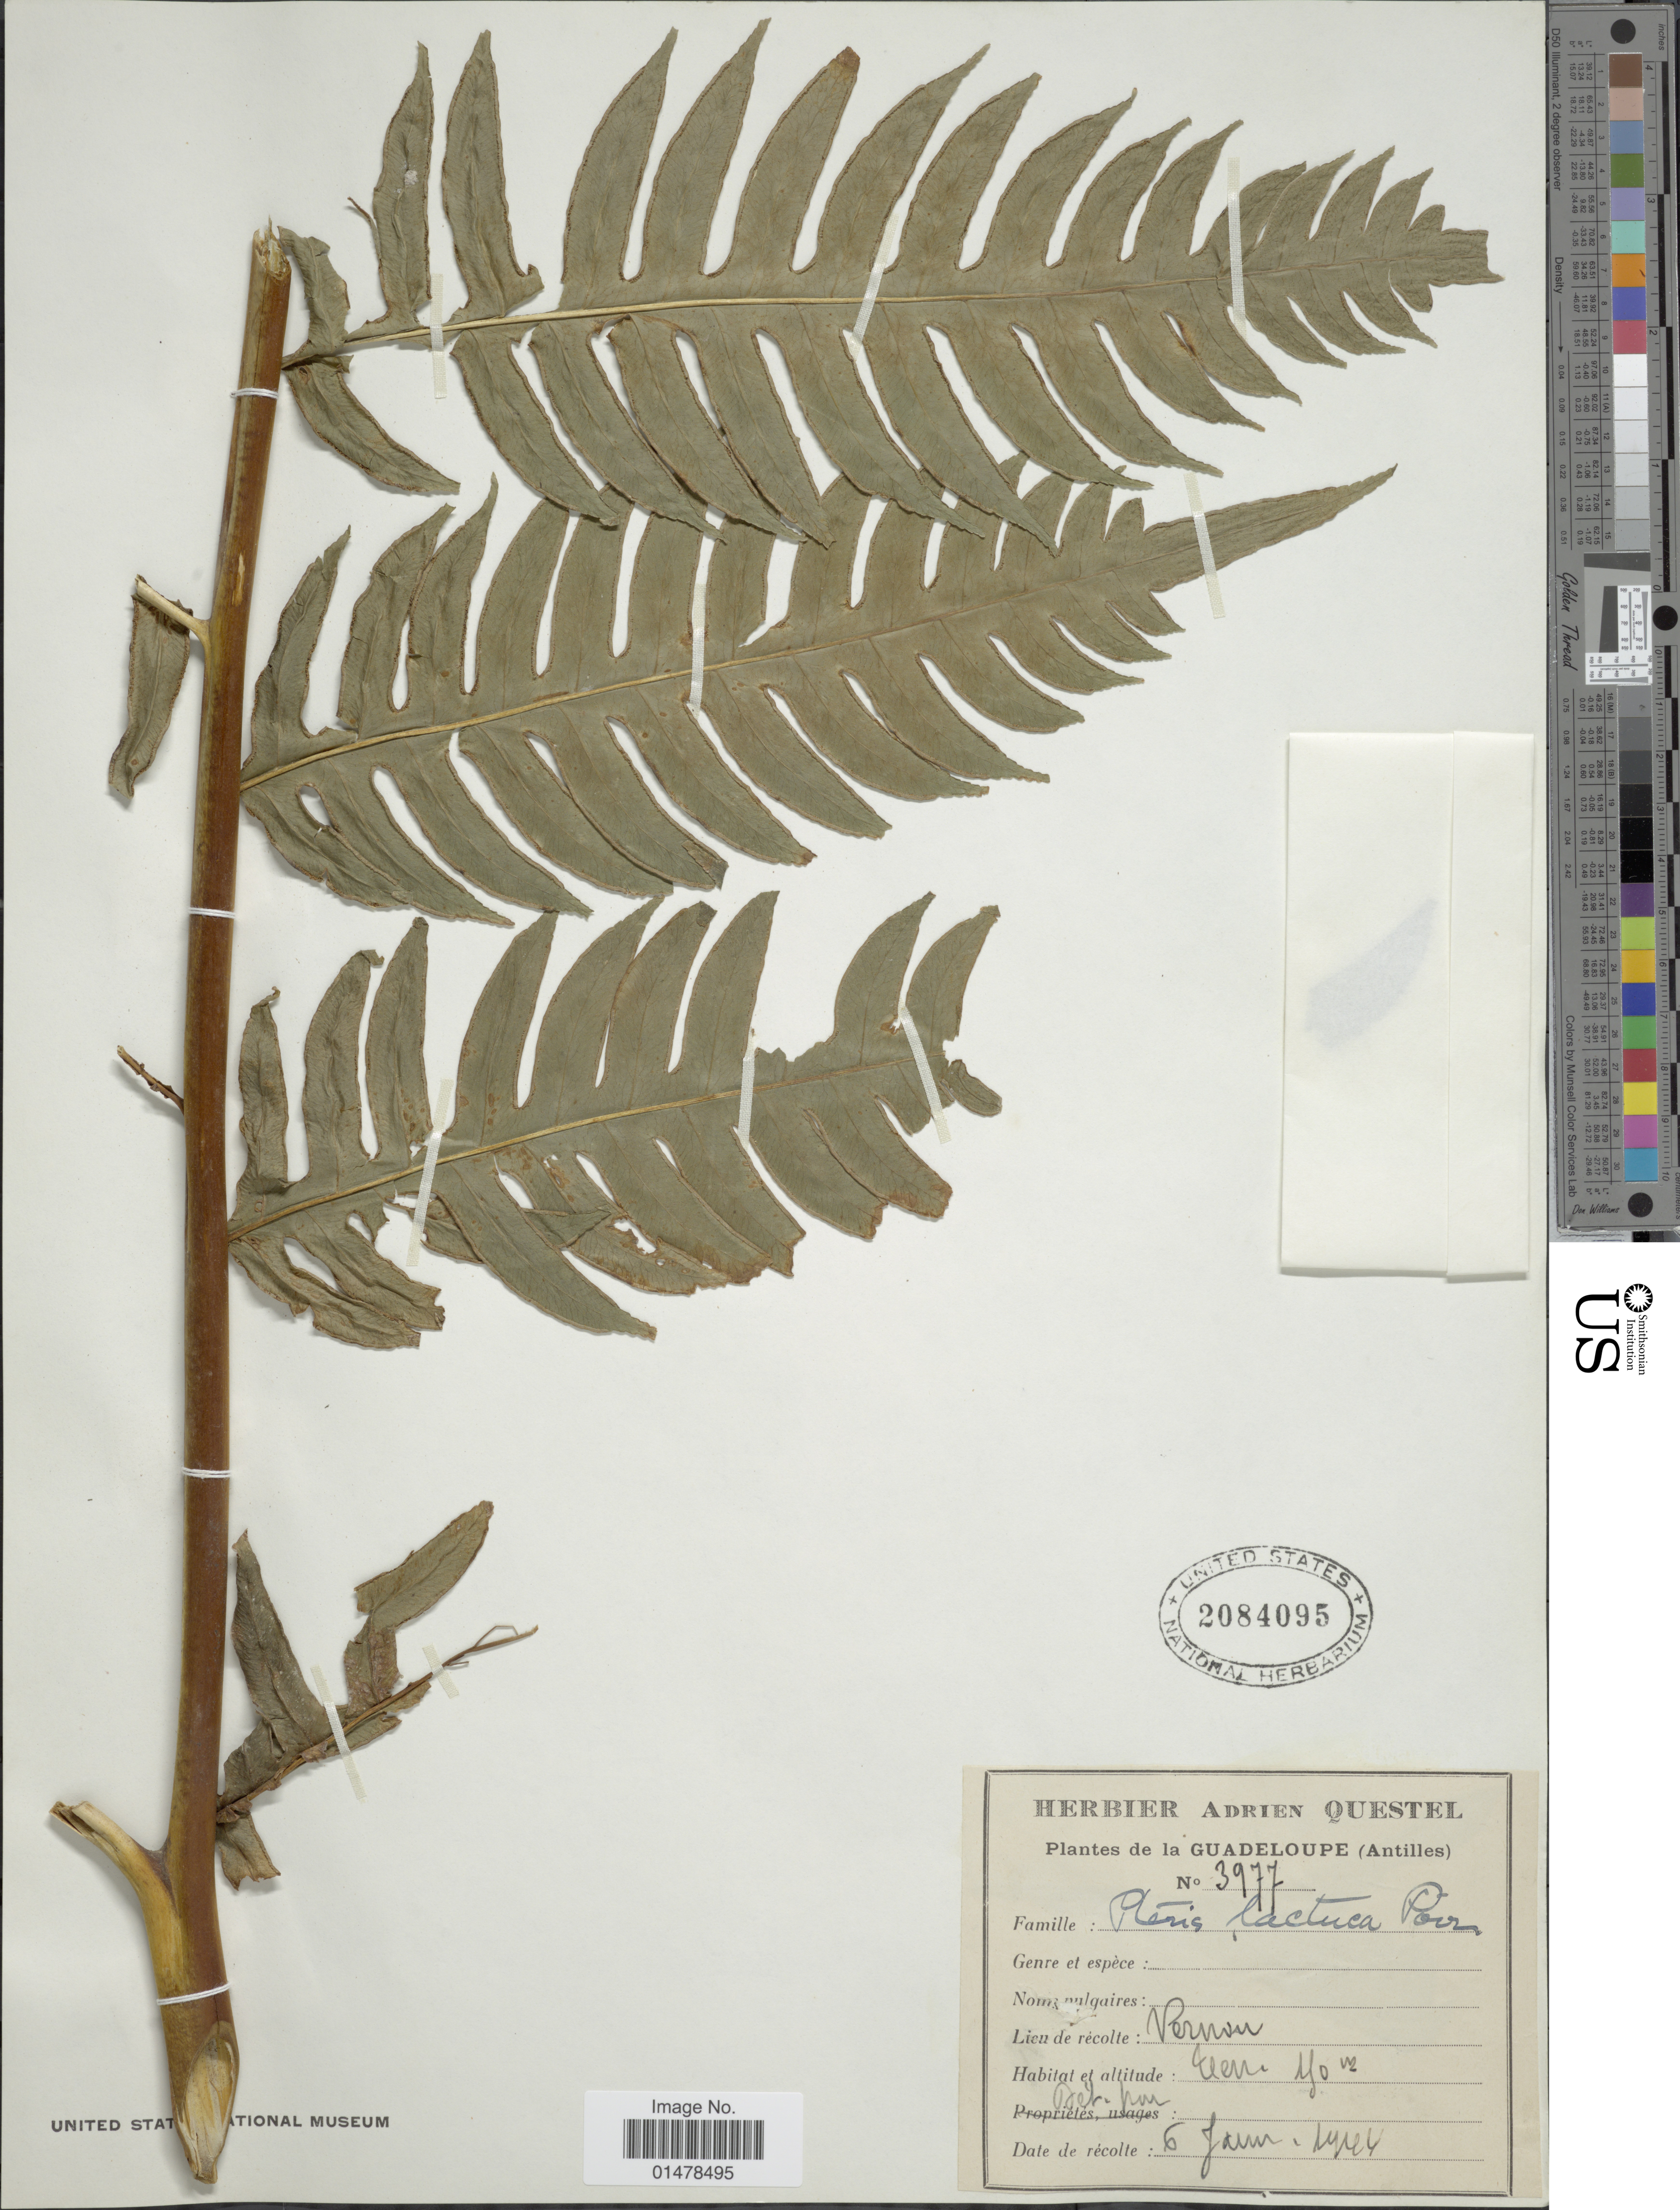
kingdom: Plantae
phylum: Tracheophyta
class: Polypodiopsida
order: Polypodiales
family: Pteridaceae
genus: Pteris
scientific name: Pteris arborea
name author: L.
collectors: ex herb. A. Questal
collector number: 3977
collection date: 1944-01-06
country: Guadeloupe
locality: (Antilles) Vernon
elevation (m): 190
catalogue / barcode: US 2084095